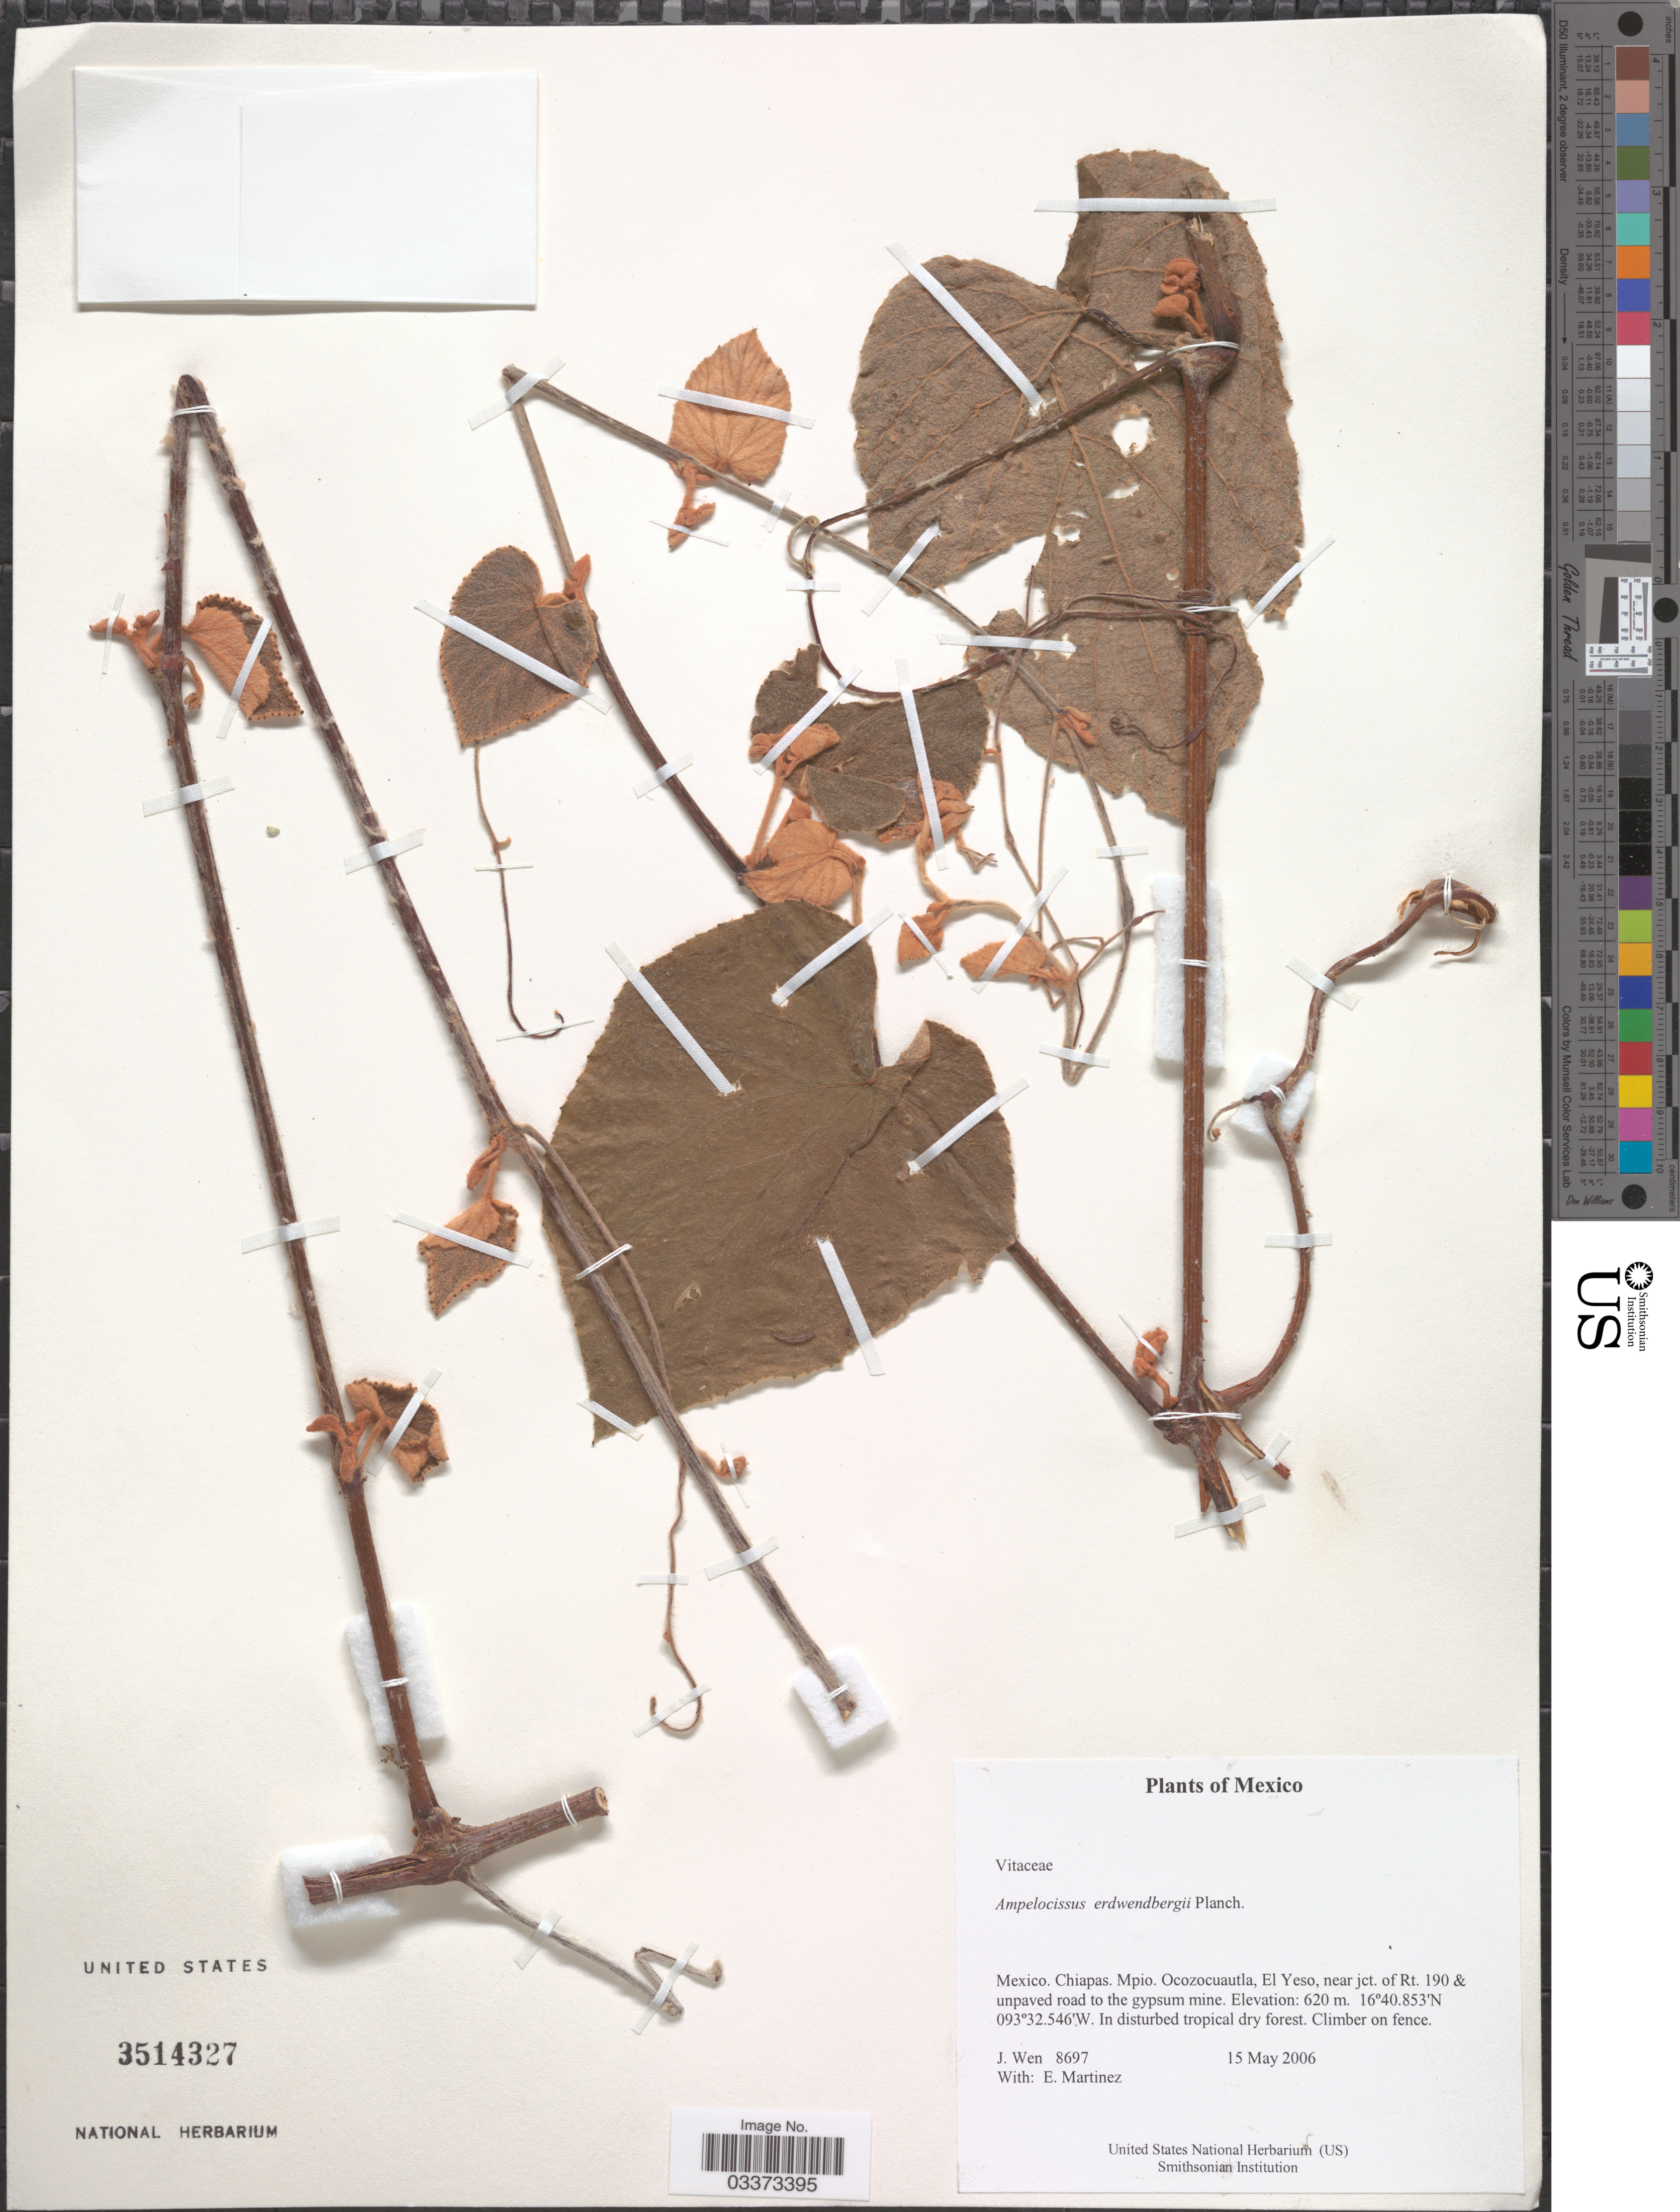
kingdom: Plantae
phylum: Tracheophyta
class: Magnoliopsida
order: Vitales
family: Vitaceae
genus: Ampelocissus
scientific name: Ampelocissus erdwendbergii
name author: Planch.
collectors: J. Wen & E. Martínez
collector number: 8697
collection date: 2006-05-15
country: Mexico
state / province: Chiapas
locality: Mpio. Ocozocuautla, El Yeso, near jct. of Rt. 190 & unpaved road to the gypsum mine.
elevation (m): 620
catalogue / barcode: US 3514327